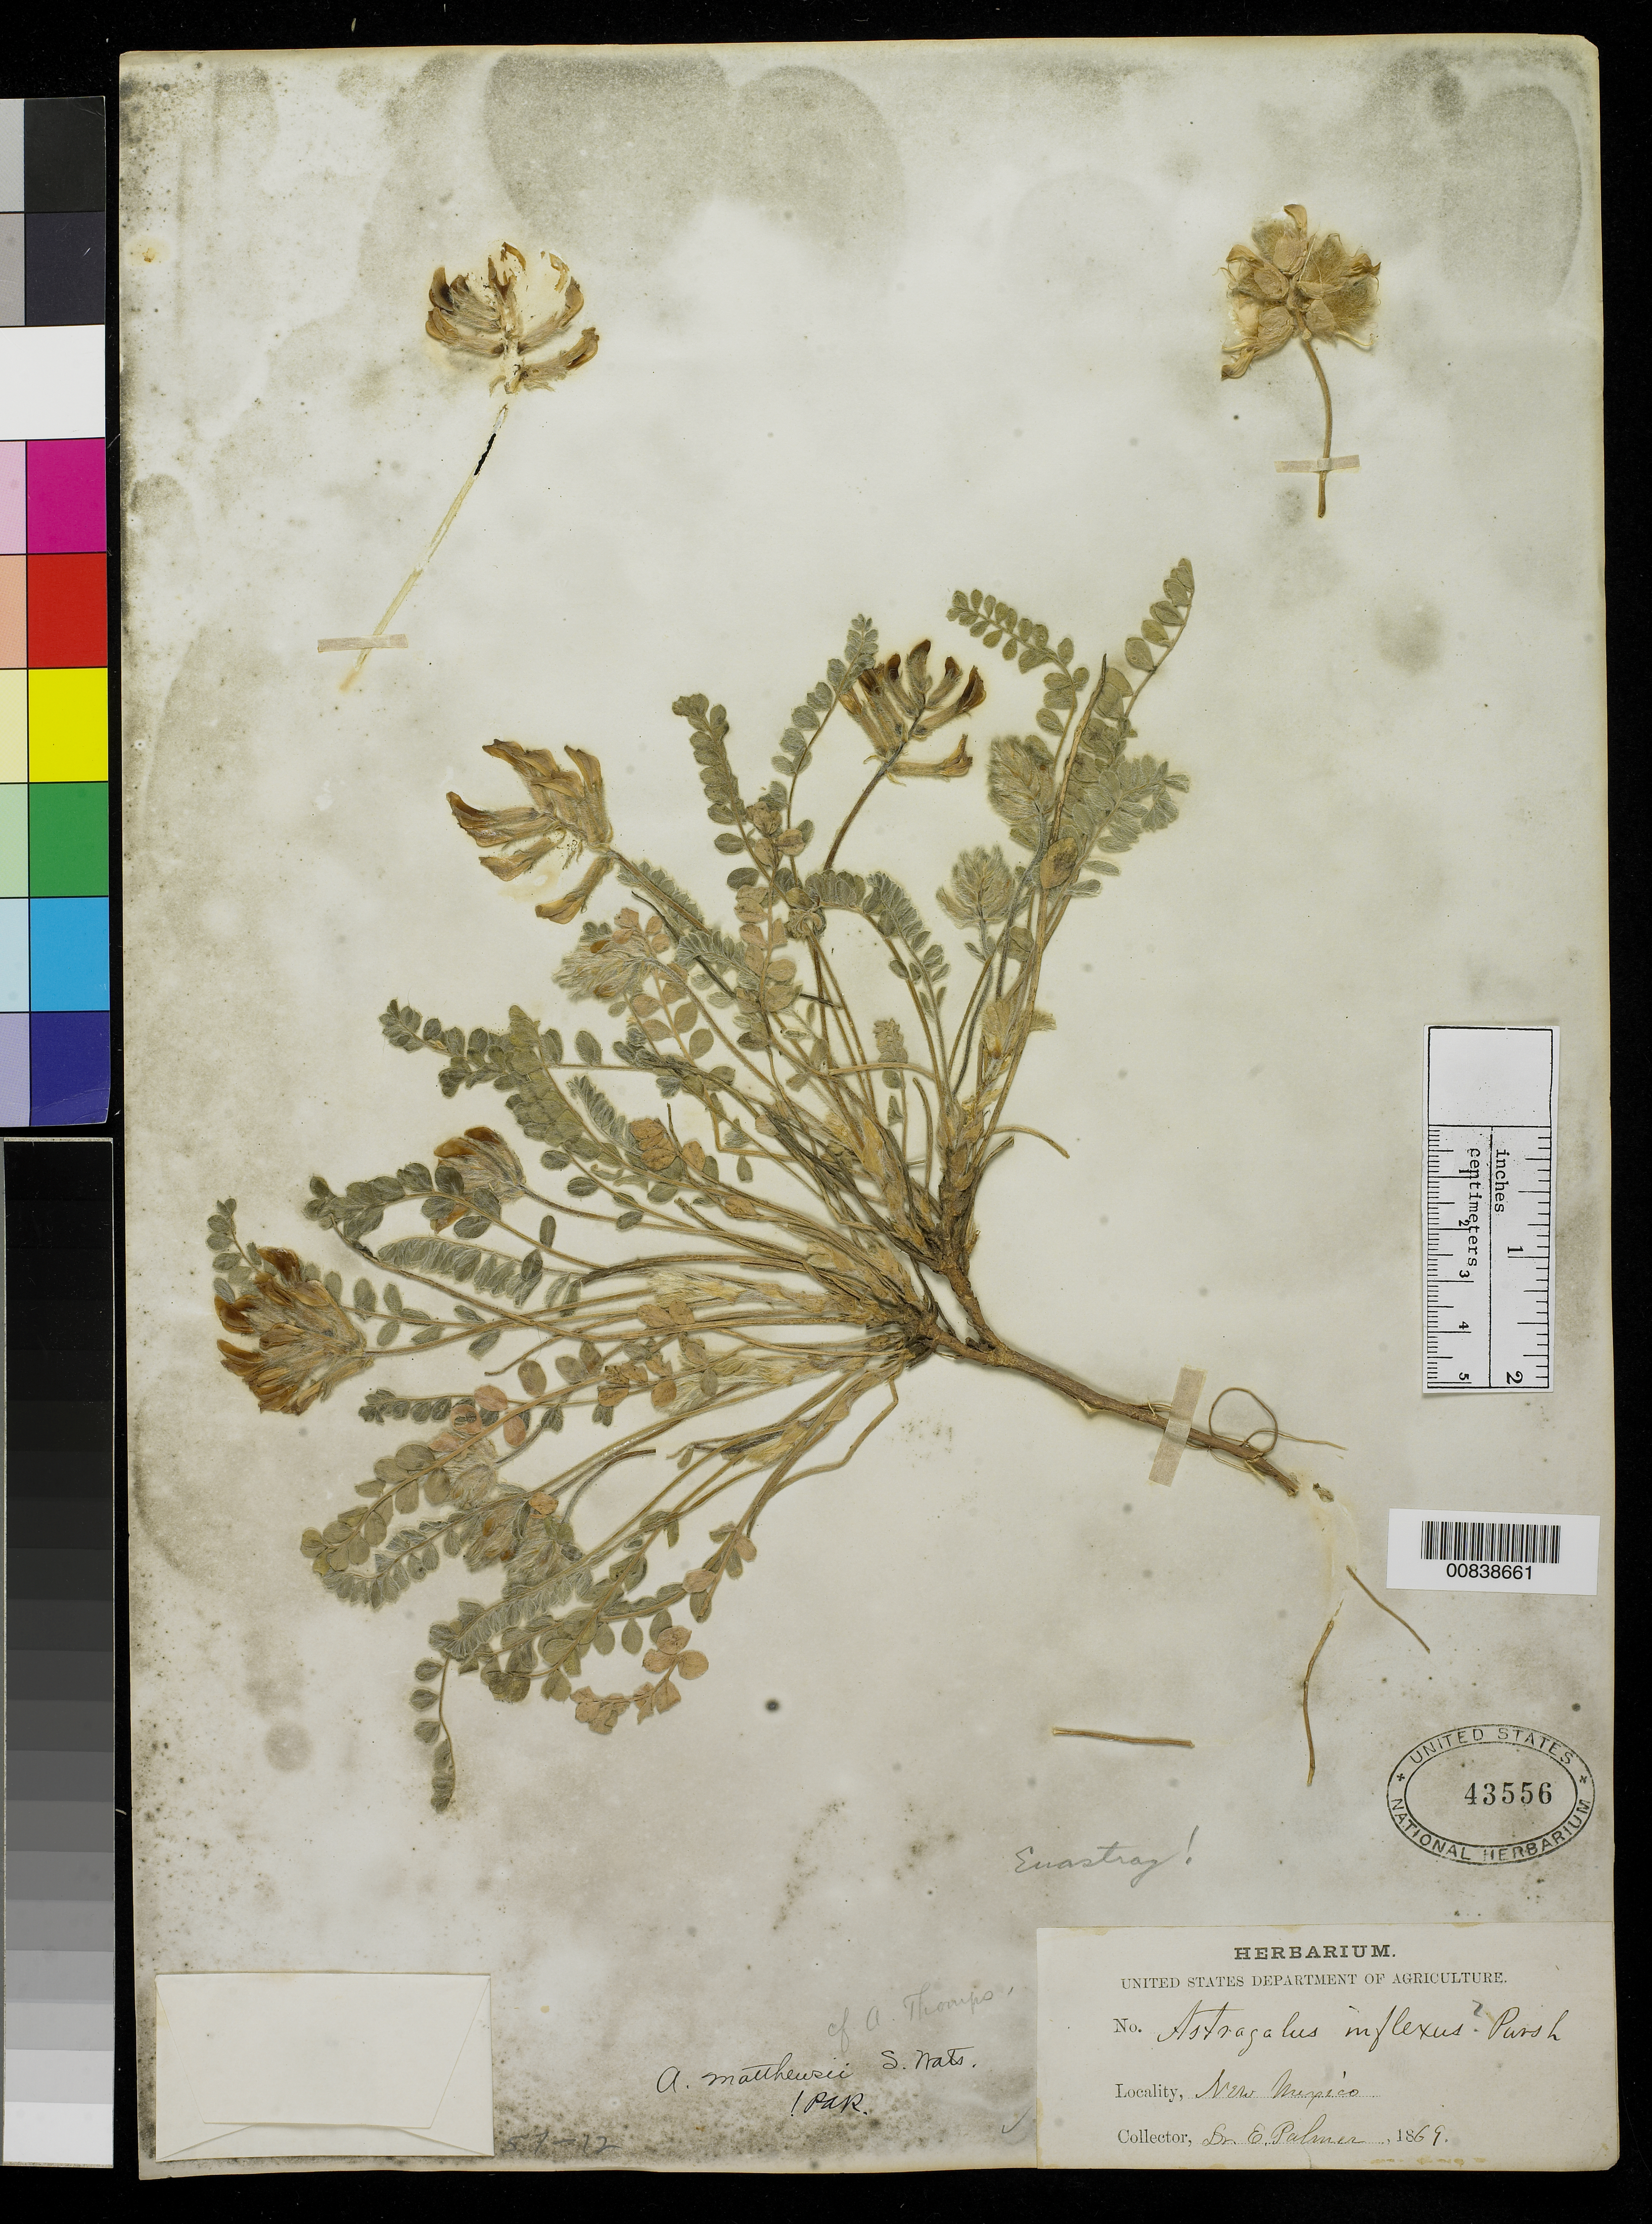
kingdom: Plantae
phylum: Tracheophyta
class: Magnoliopsida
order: Fabales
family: Fabaceae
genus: Astragalus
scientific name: Astragalus matthewsii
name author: S. Watson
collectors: E. Palmer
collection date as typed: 1869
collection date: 1869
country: United States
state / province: New Mexico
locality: New Mexico.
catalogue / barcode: US 43556